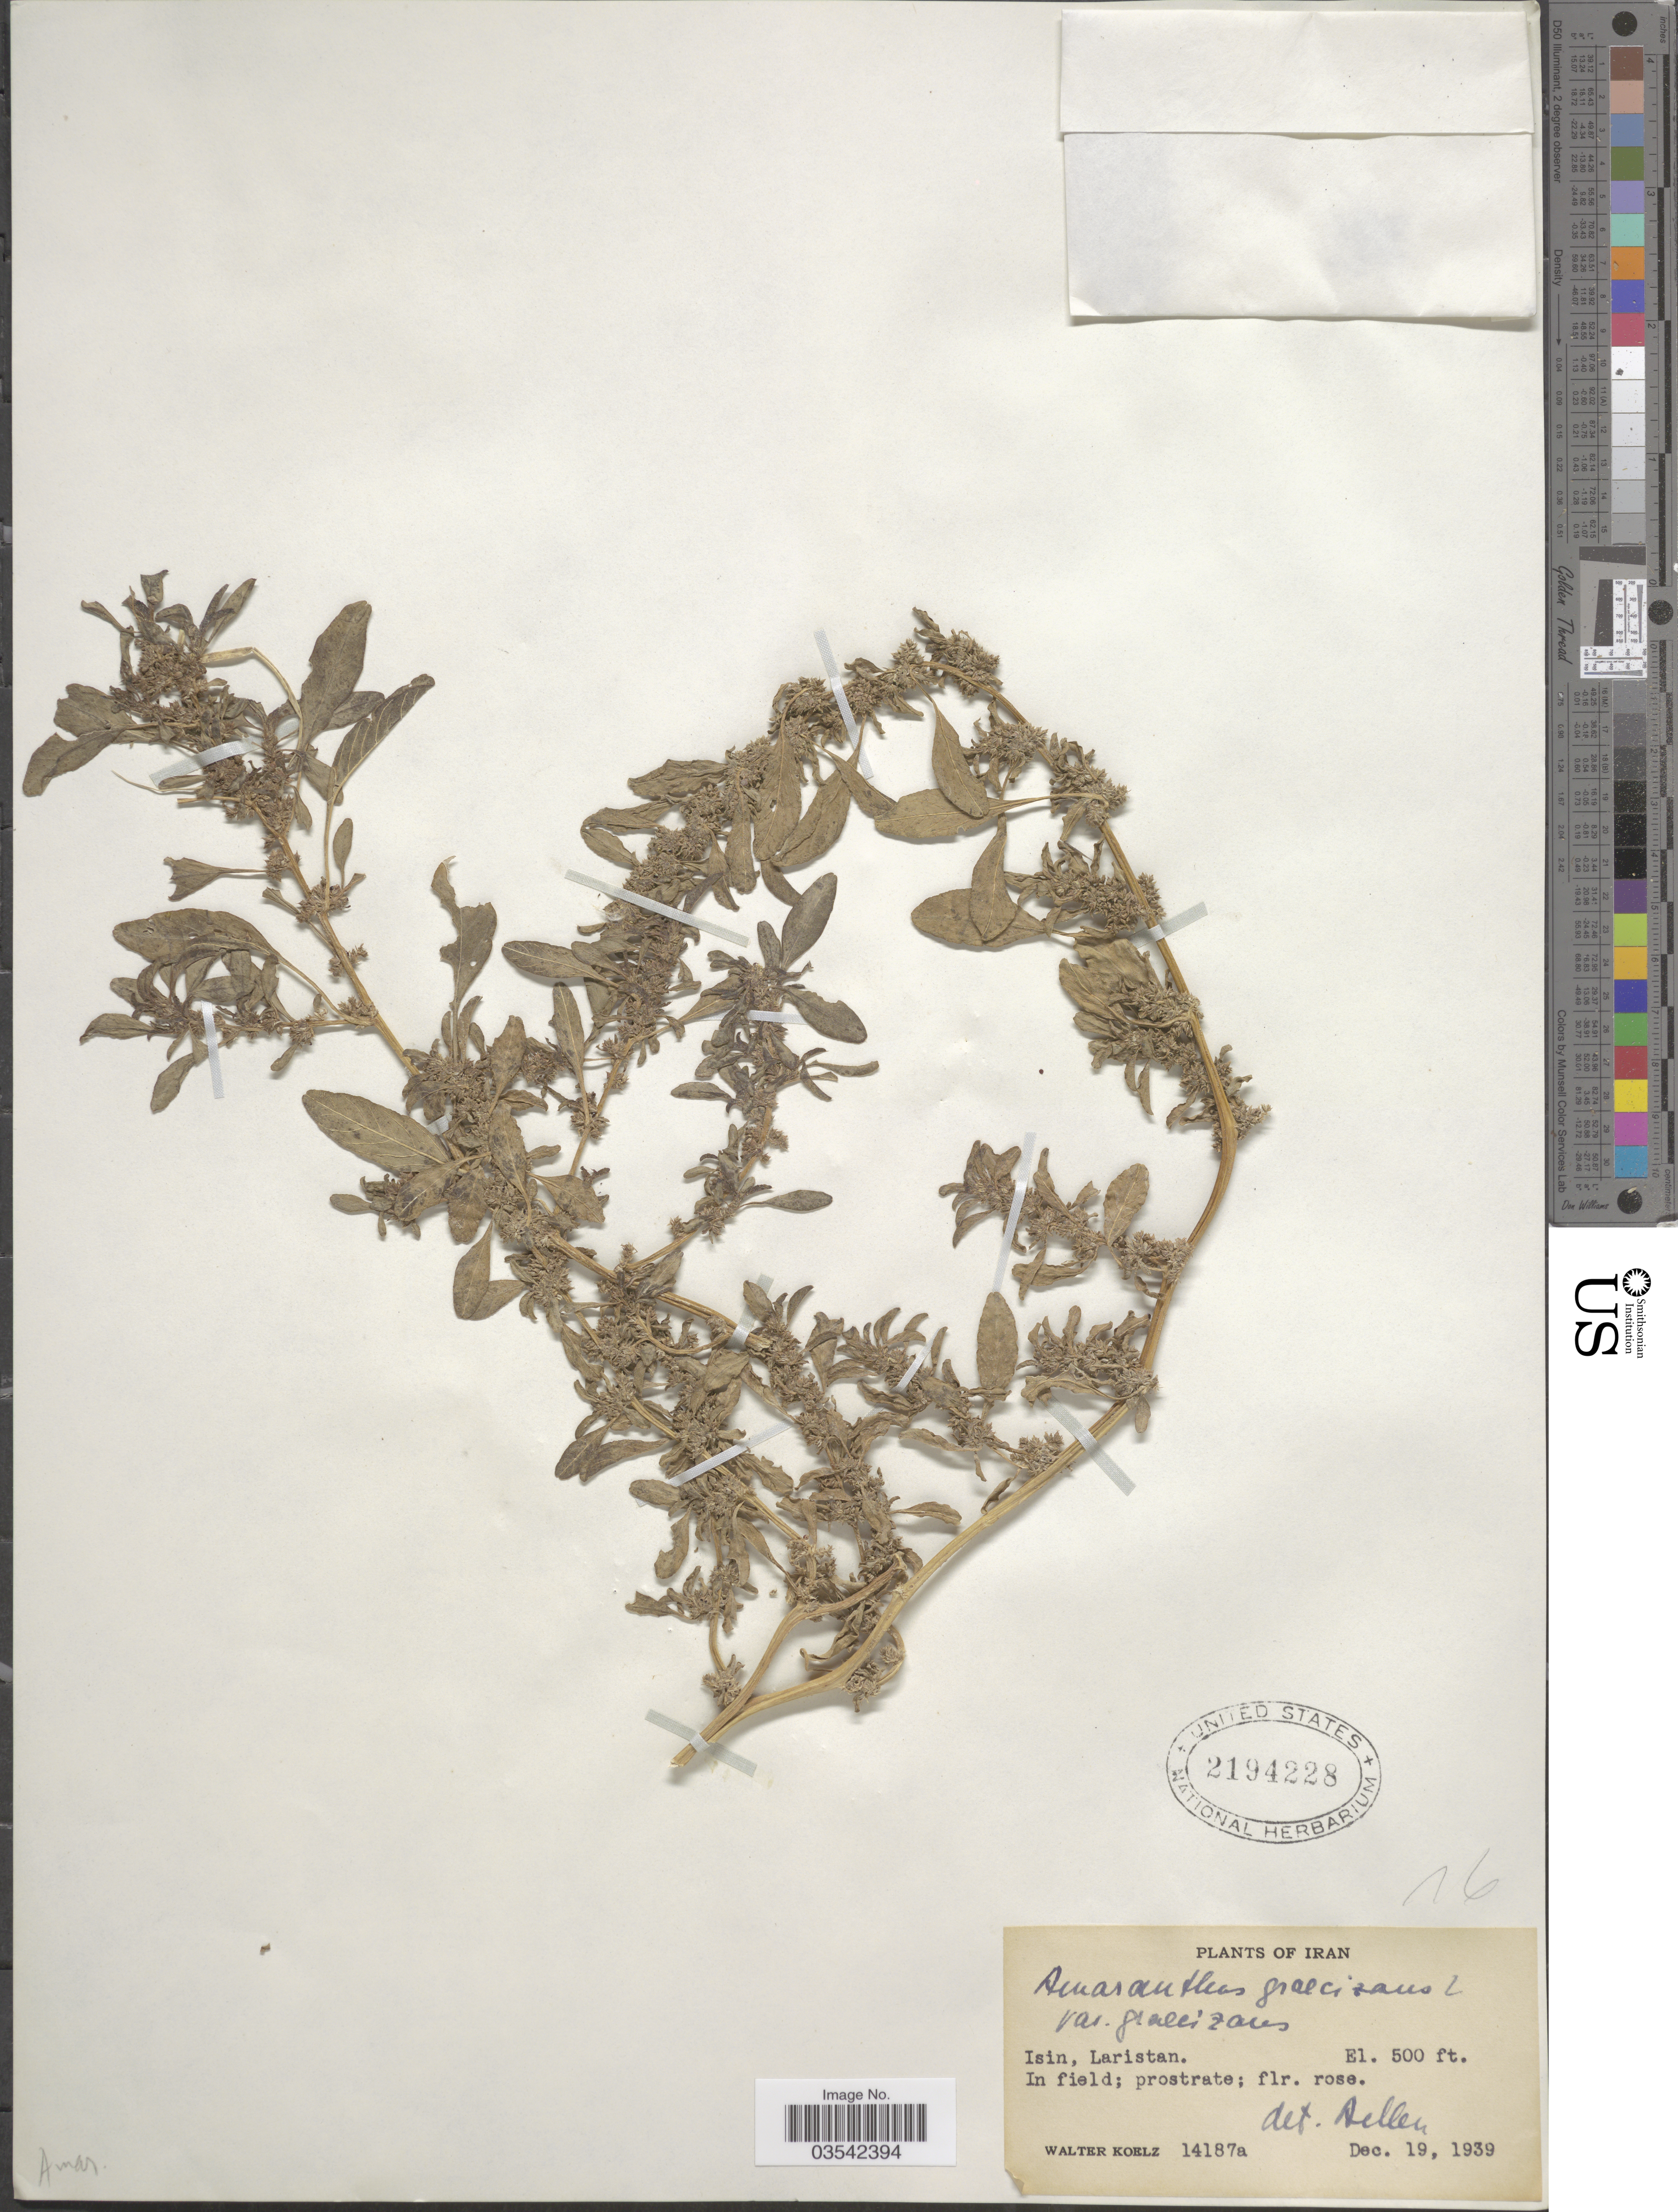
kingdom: Plantae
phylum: Tracheophyta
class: Magnoliopsida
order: Caryophyllales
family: Amaranthaceae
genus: Amaranthus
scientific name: Amaranthus graecizans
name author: L.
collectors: W. N. Koelz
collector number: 14187a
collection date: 1939-12-19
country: Iran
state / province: Hormozgan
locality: Isin, Laristan.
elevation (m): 152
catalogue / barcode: US 2194228